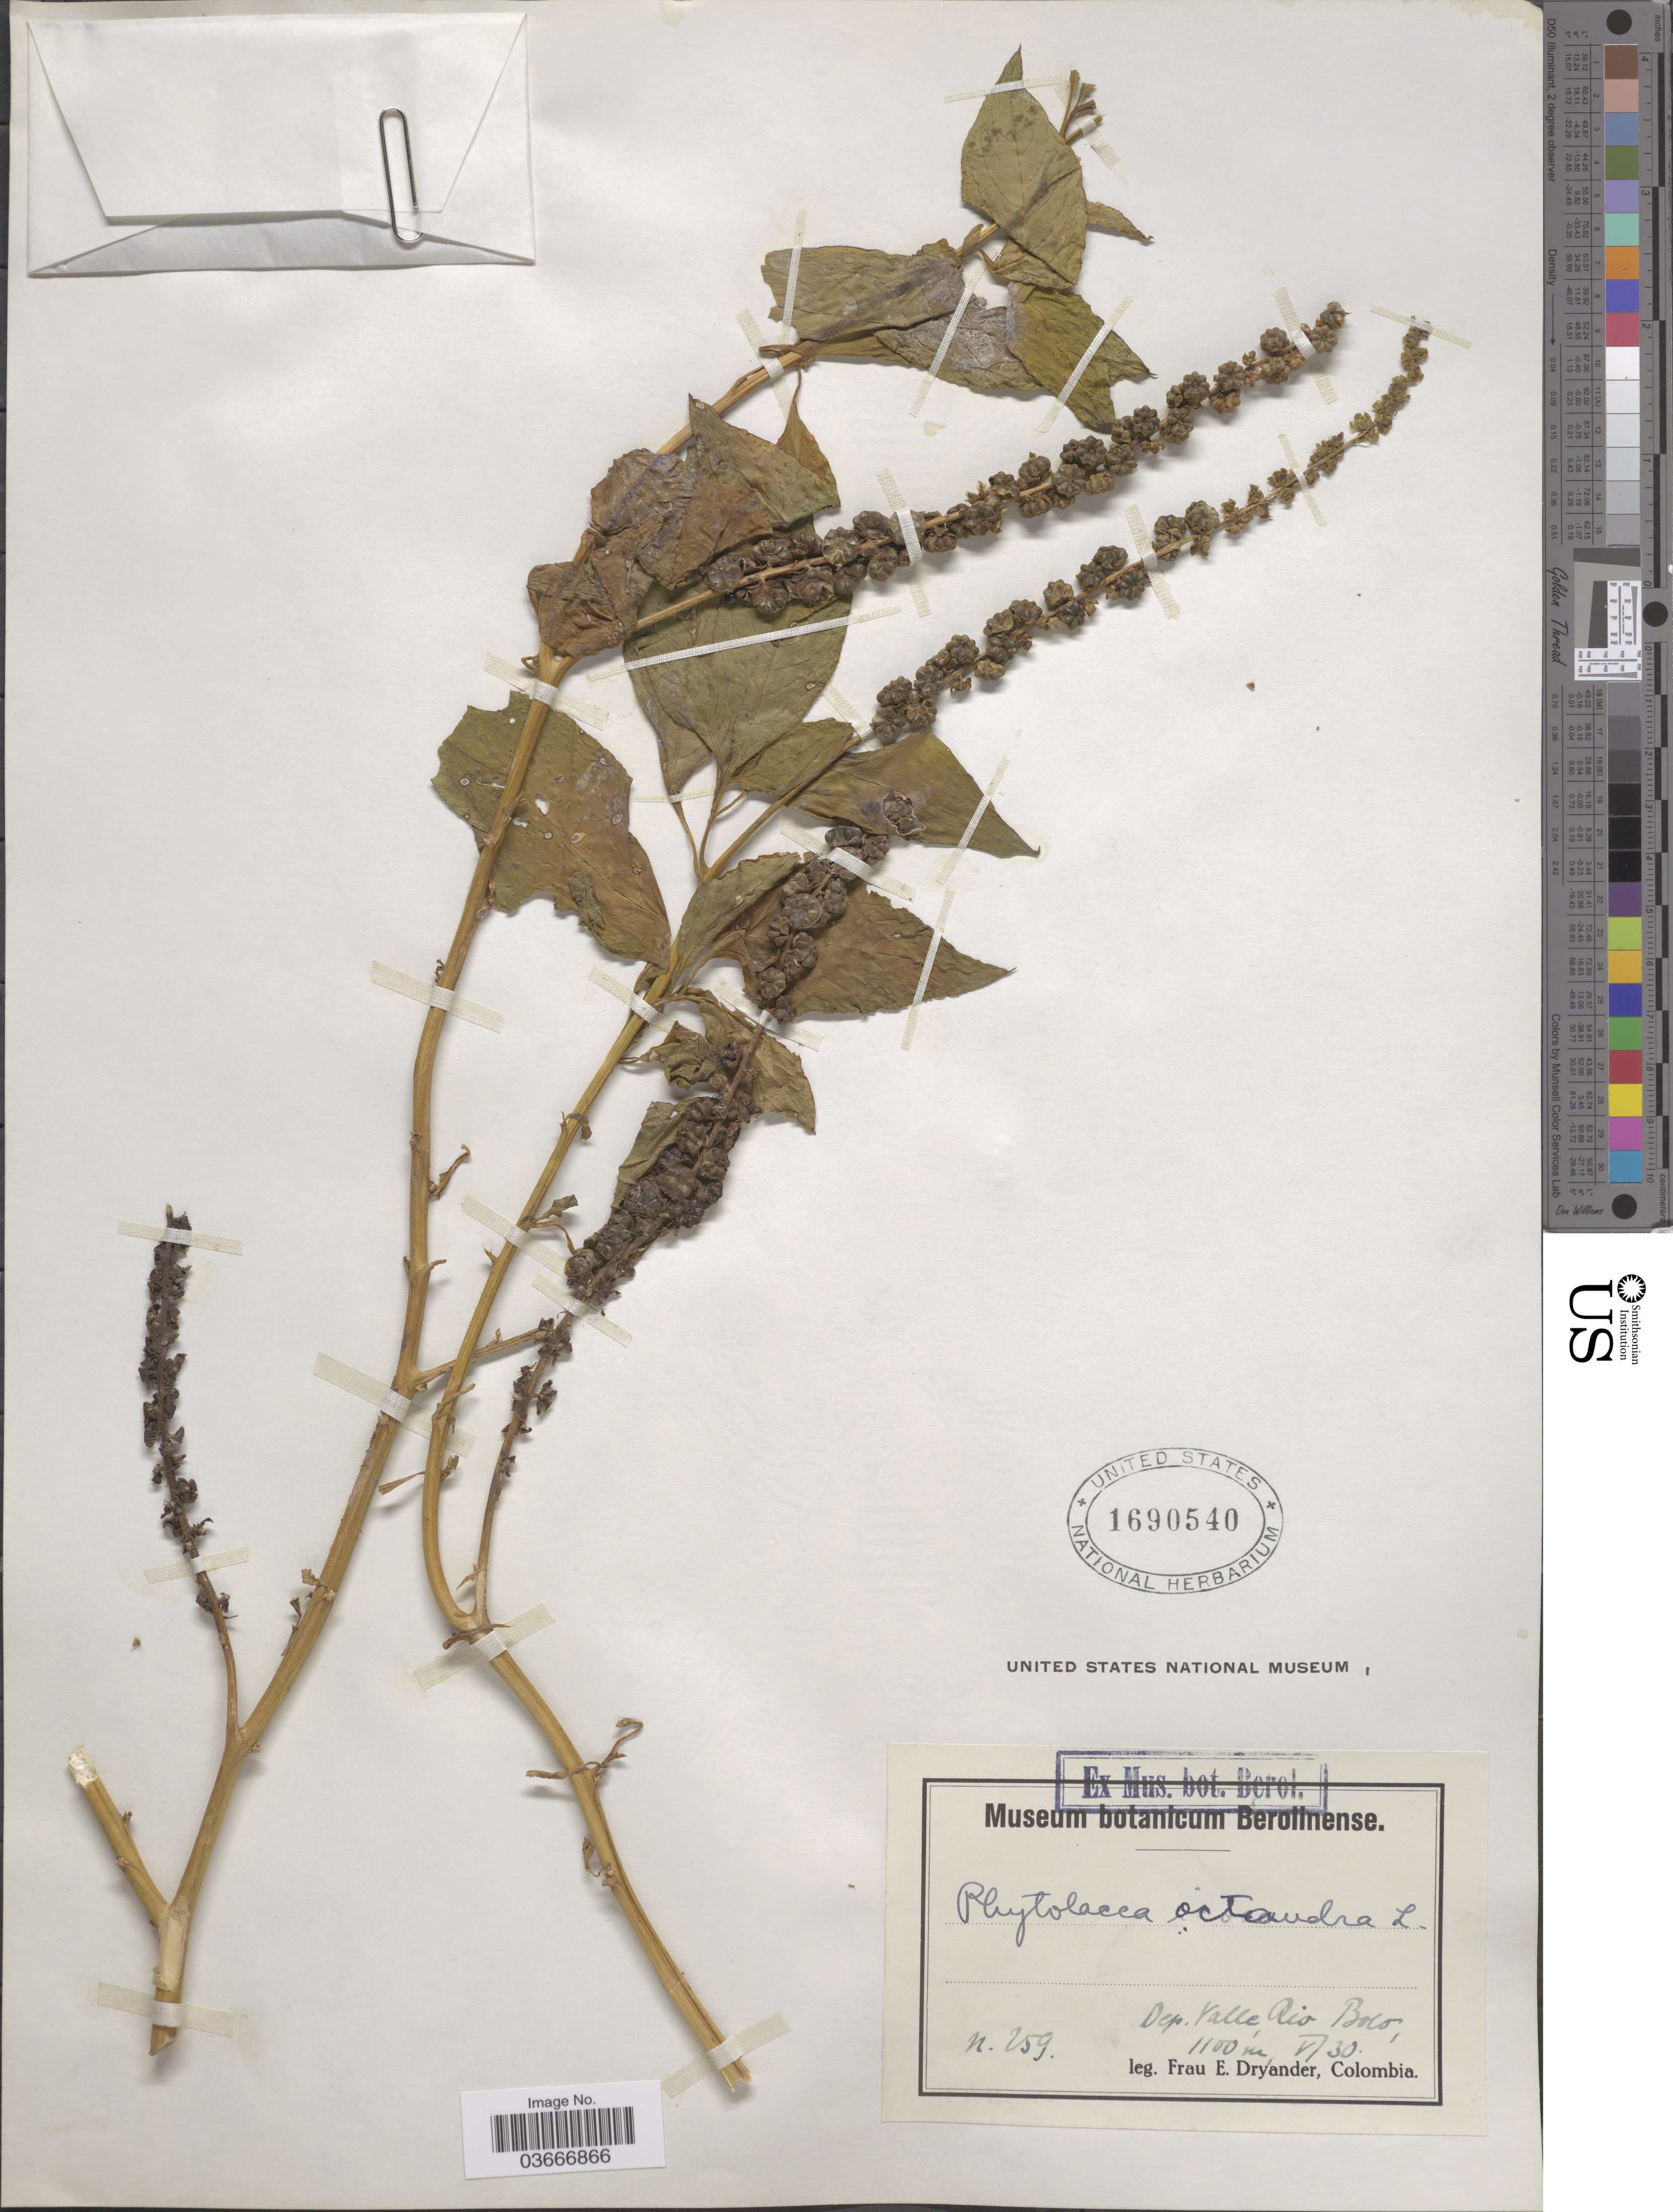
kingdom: Plantae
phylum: Tracheophyta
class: Magnoliopsida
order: Caryophyllales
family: Phytolaccaceae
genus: Phytolacca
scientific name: Phytolacca icosandra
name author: L.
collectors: F. Dryander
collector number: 259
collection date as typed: Transcribed d/m/y: /5/30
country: Colombia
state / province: Valle del Cauca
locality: Dep. Valle Rio Boco.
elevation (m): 1100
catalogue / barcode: US 1690540